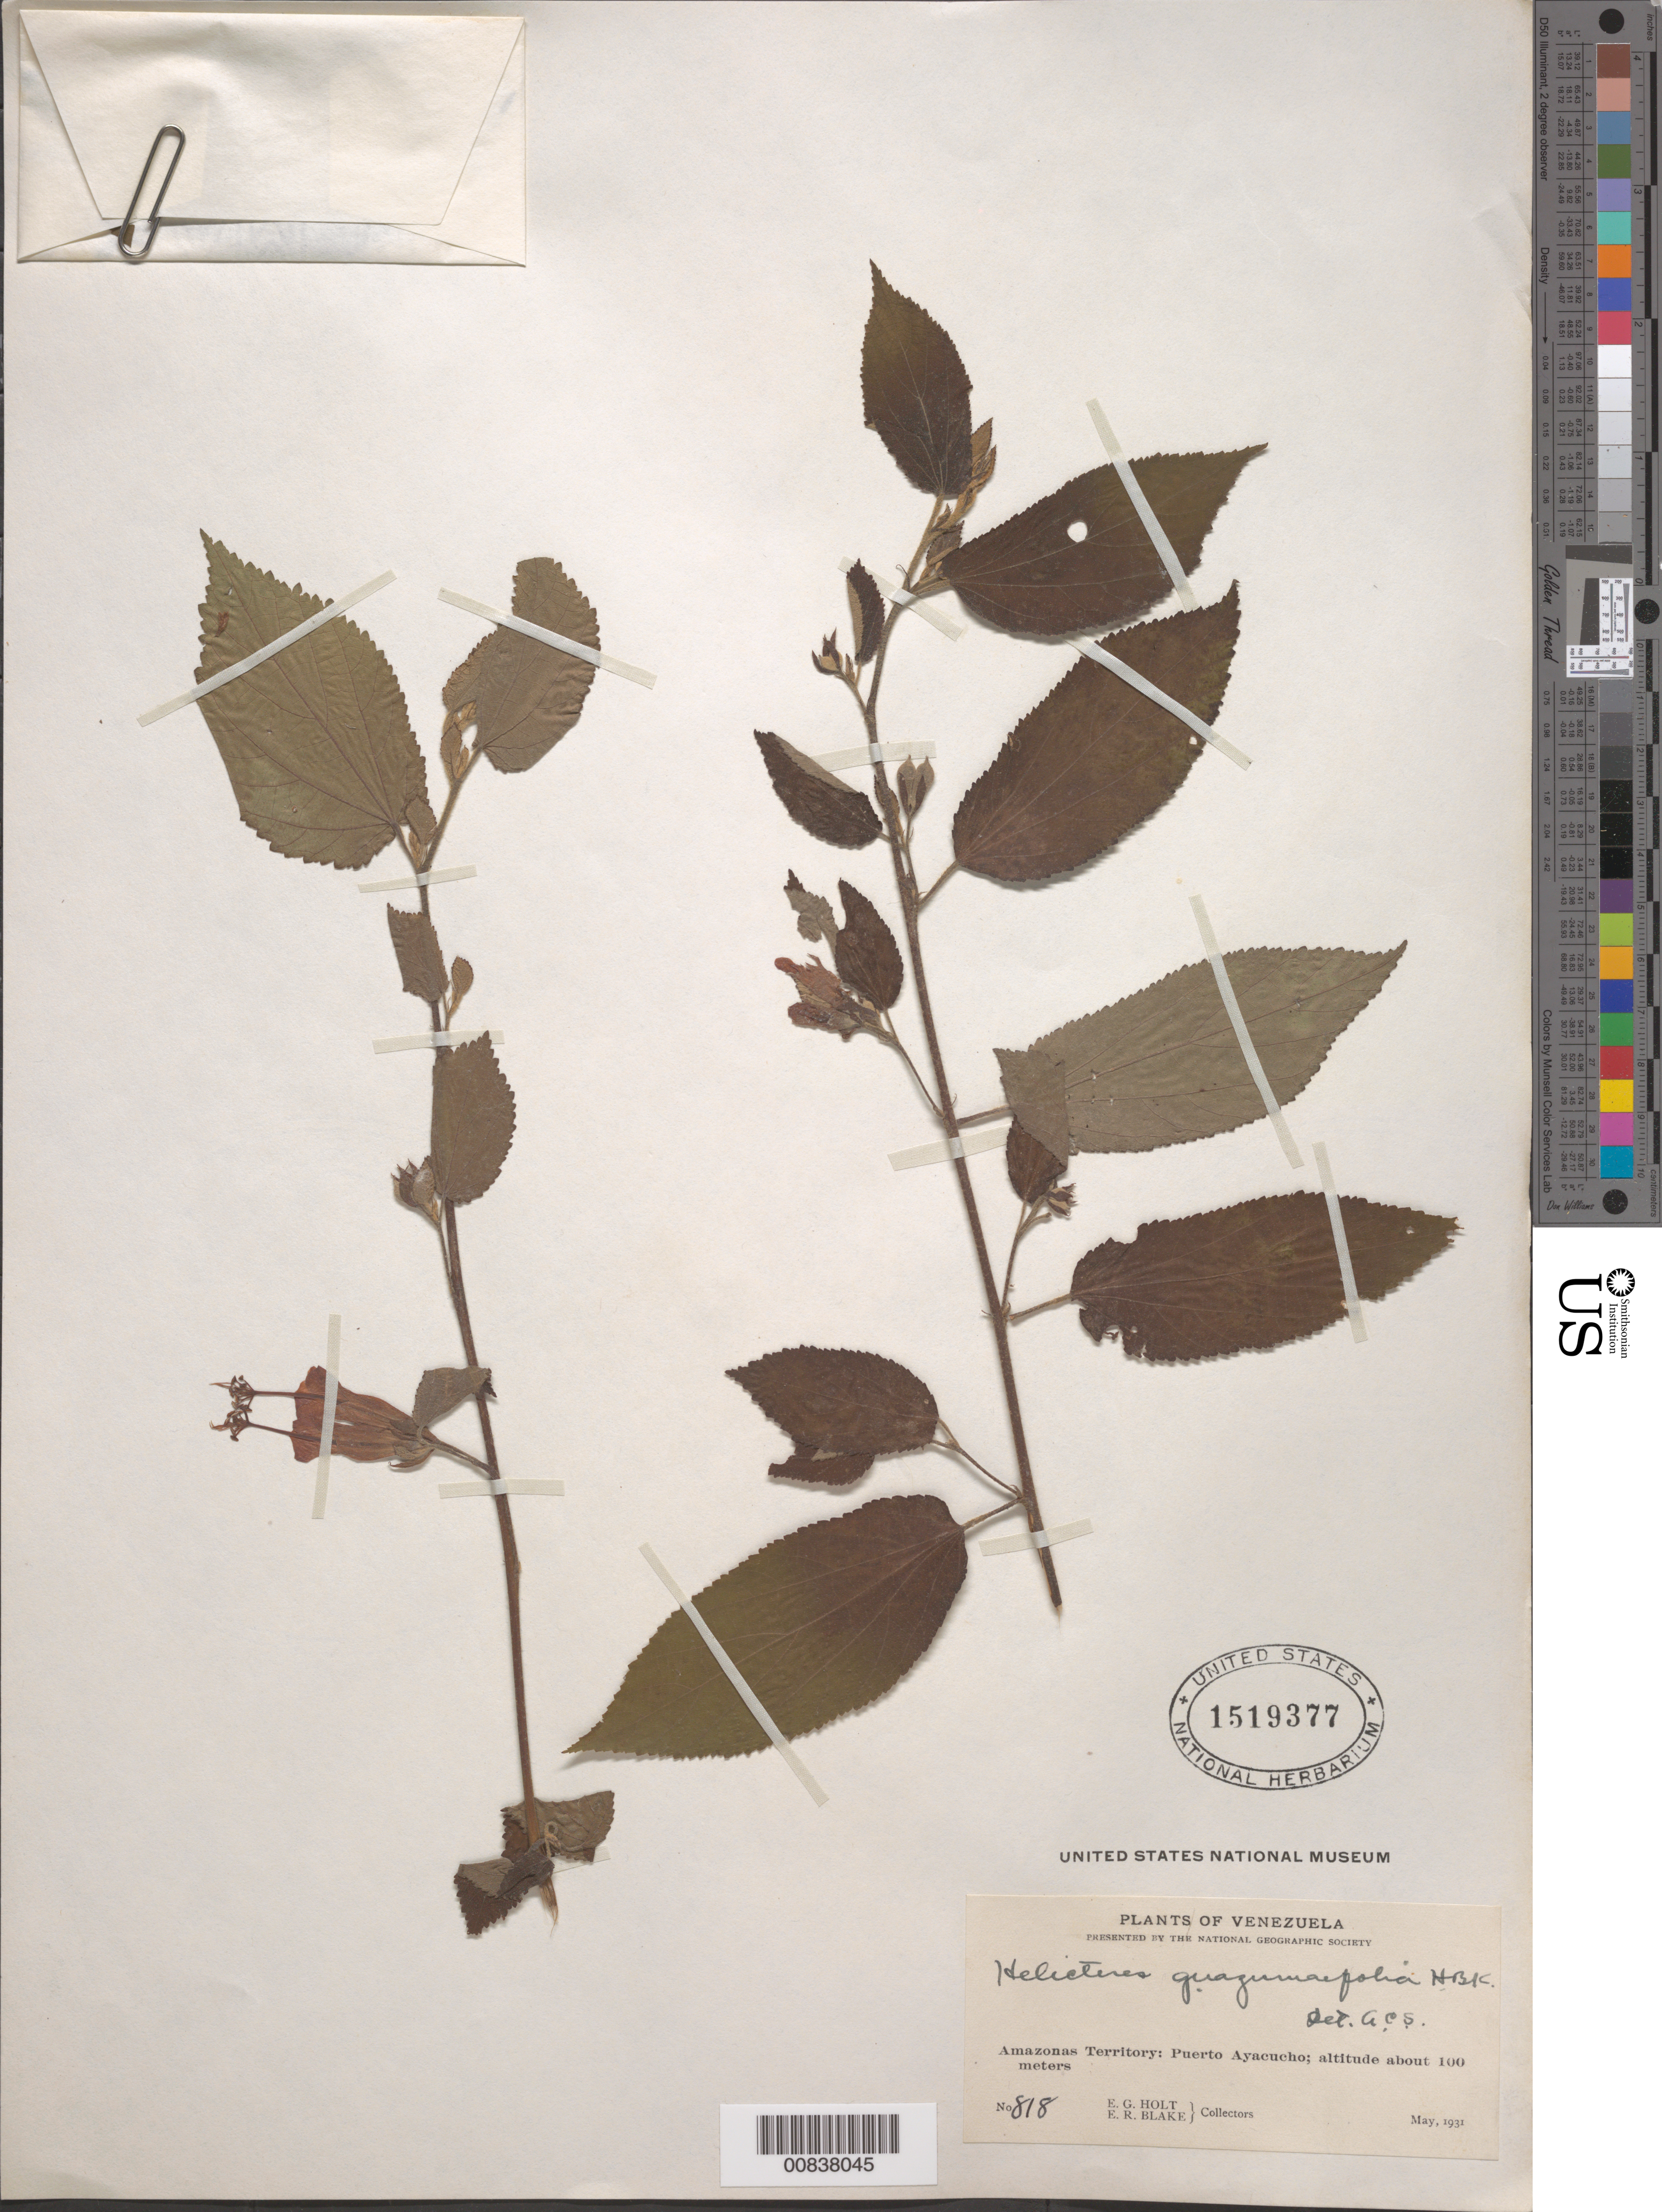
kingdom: Plantae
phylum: Tracheophyta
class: Magnoliopsida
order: Malvales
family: Malvaceae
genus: Helicteres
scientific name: Helicteres guazumifolia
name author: Kunth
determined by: Smith, A. C.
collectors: E. Holt & E. R. Blake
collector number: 818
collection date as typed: May-31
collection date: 1931-05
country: Venezuela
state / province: Amazonas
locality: Puerto Ayacucho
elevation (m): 100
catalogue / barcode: US 1519377